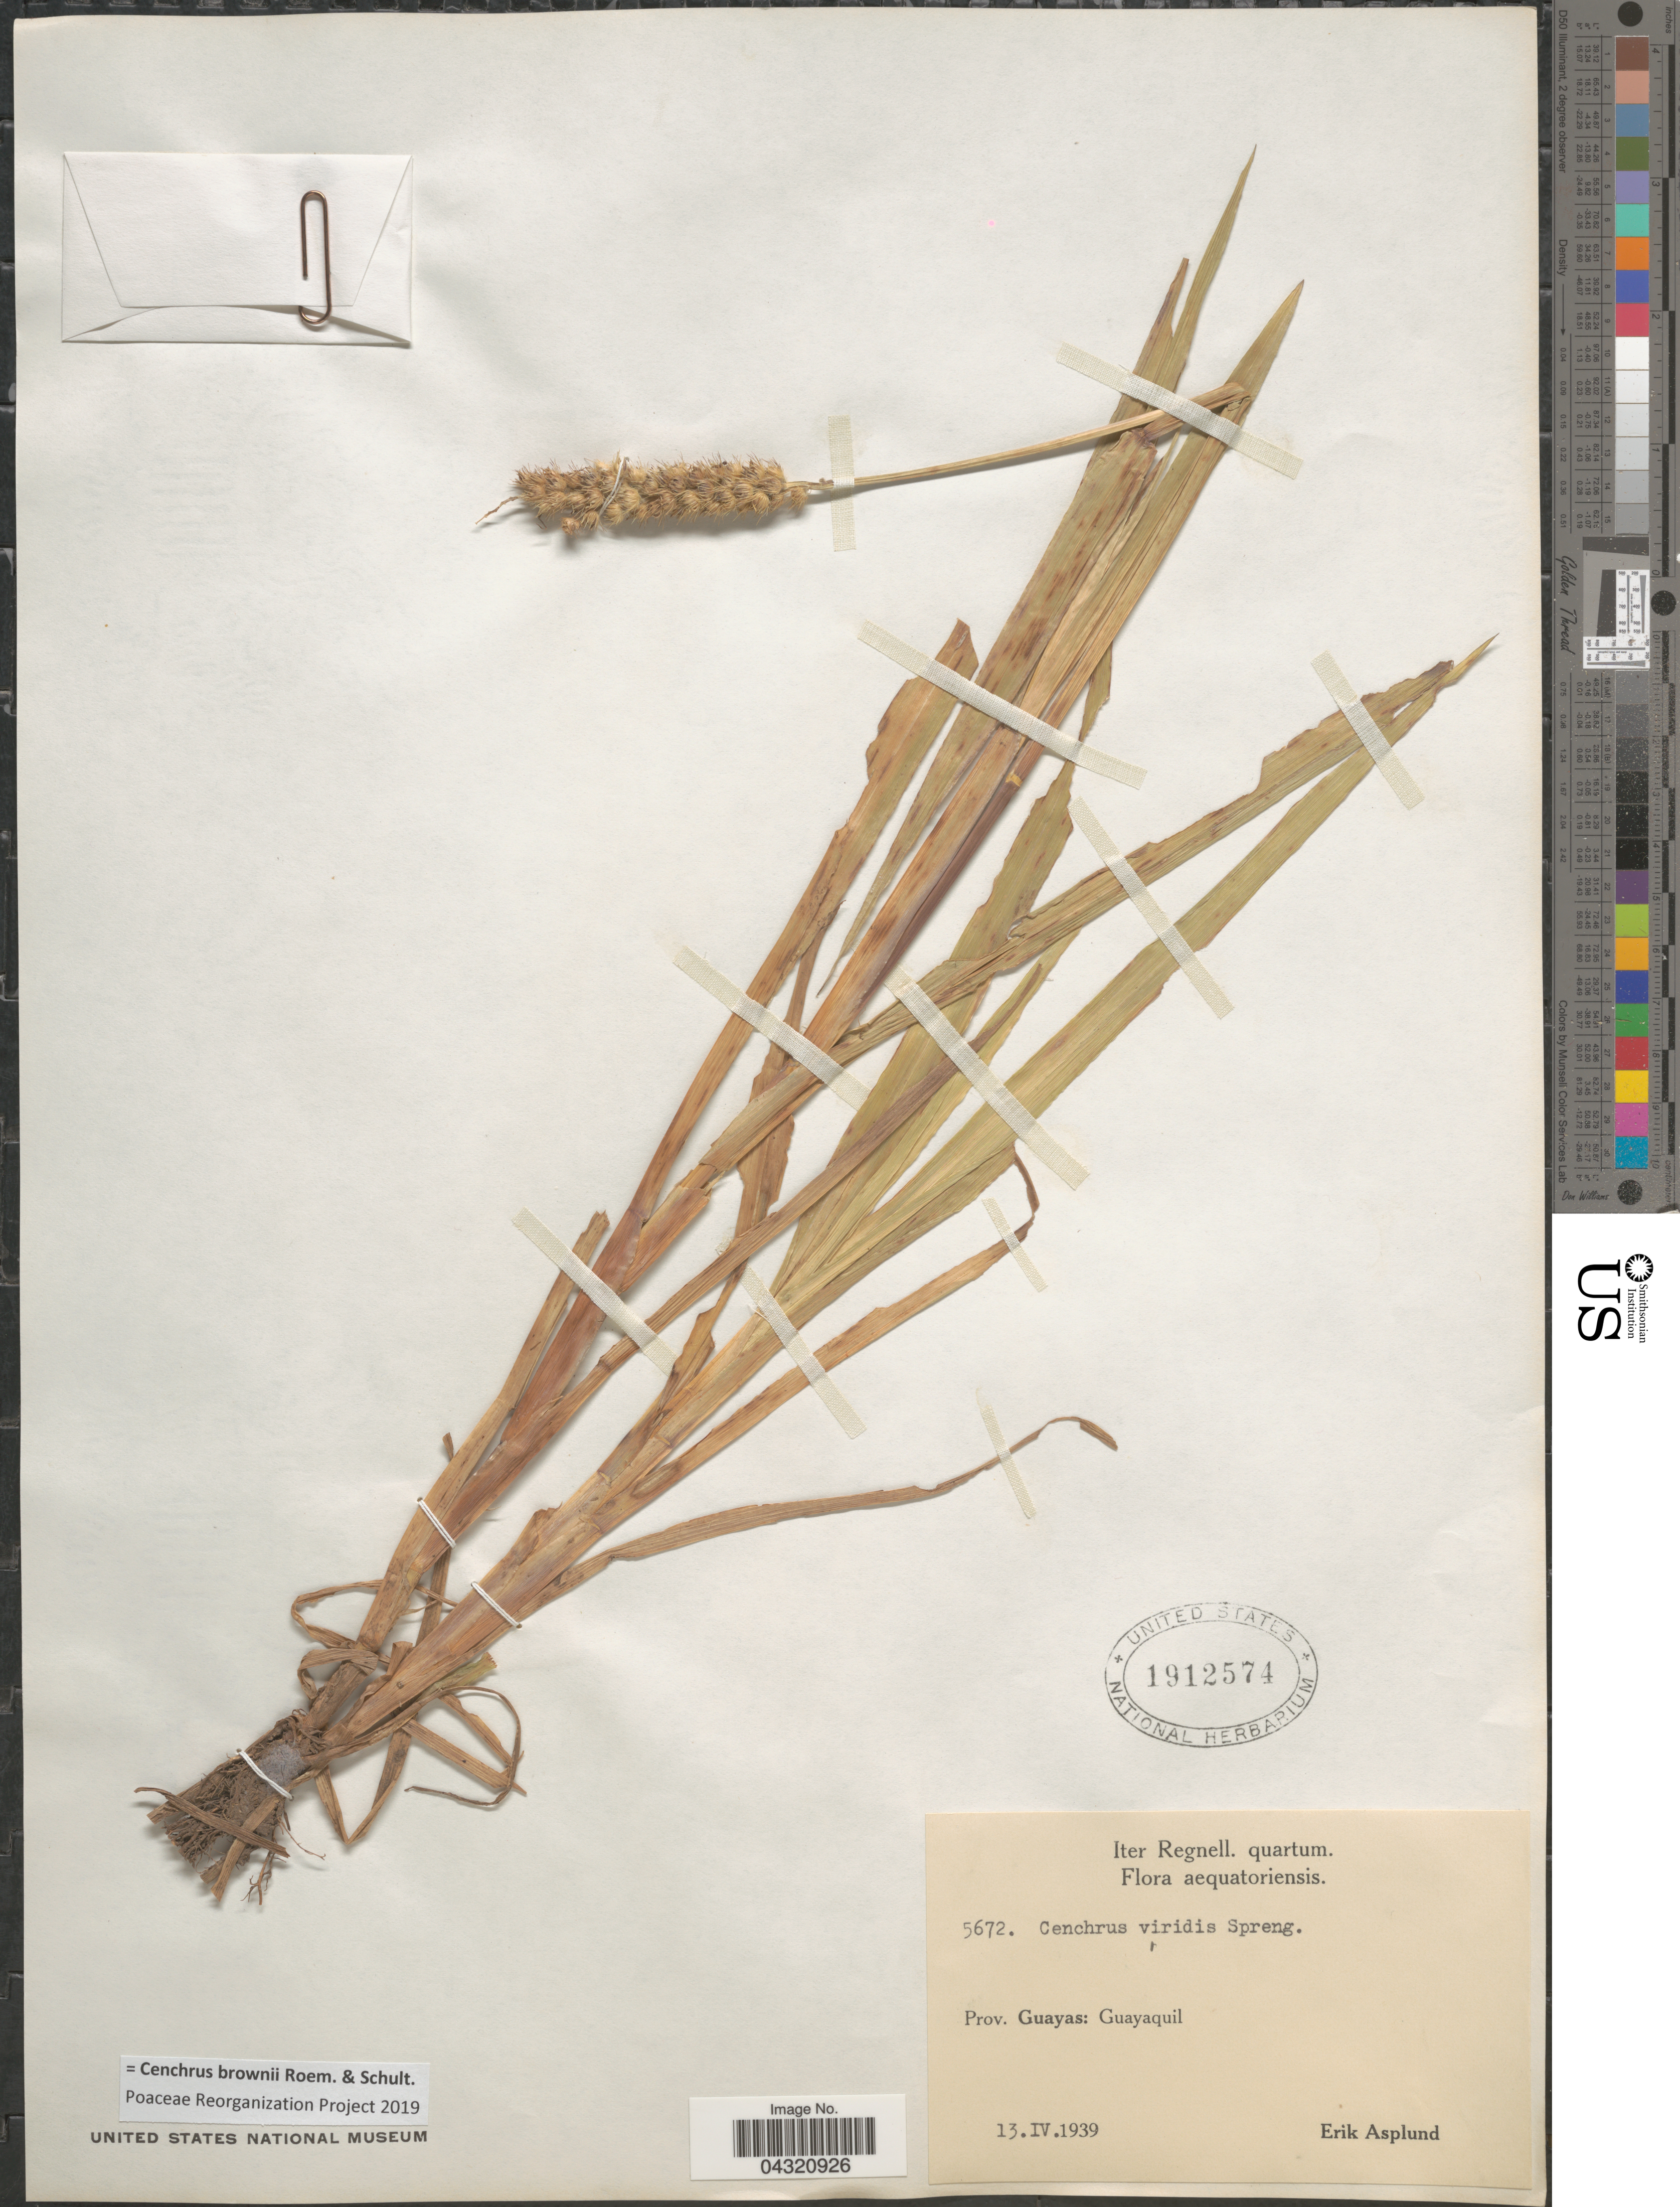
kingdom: Plantae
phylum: Tracheophyta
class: Liliopsida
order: Poales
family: Poaceae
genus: Cenchrus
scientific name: Cenchrus brownii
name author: Roem. & Schult.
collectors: E. Asplund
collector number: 5672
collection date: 1939-04-13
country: Ecuador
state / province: Guayas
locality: Iter Regnell. quartum. Guayaquil.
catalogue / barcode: US 1912574